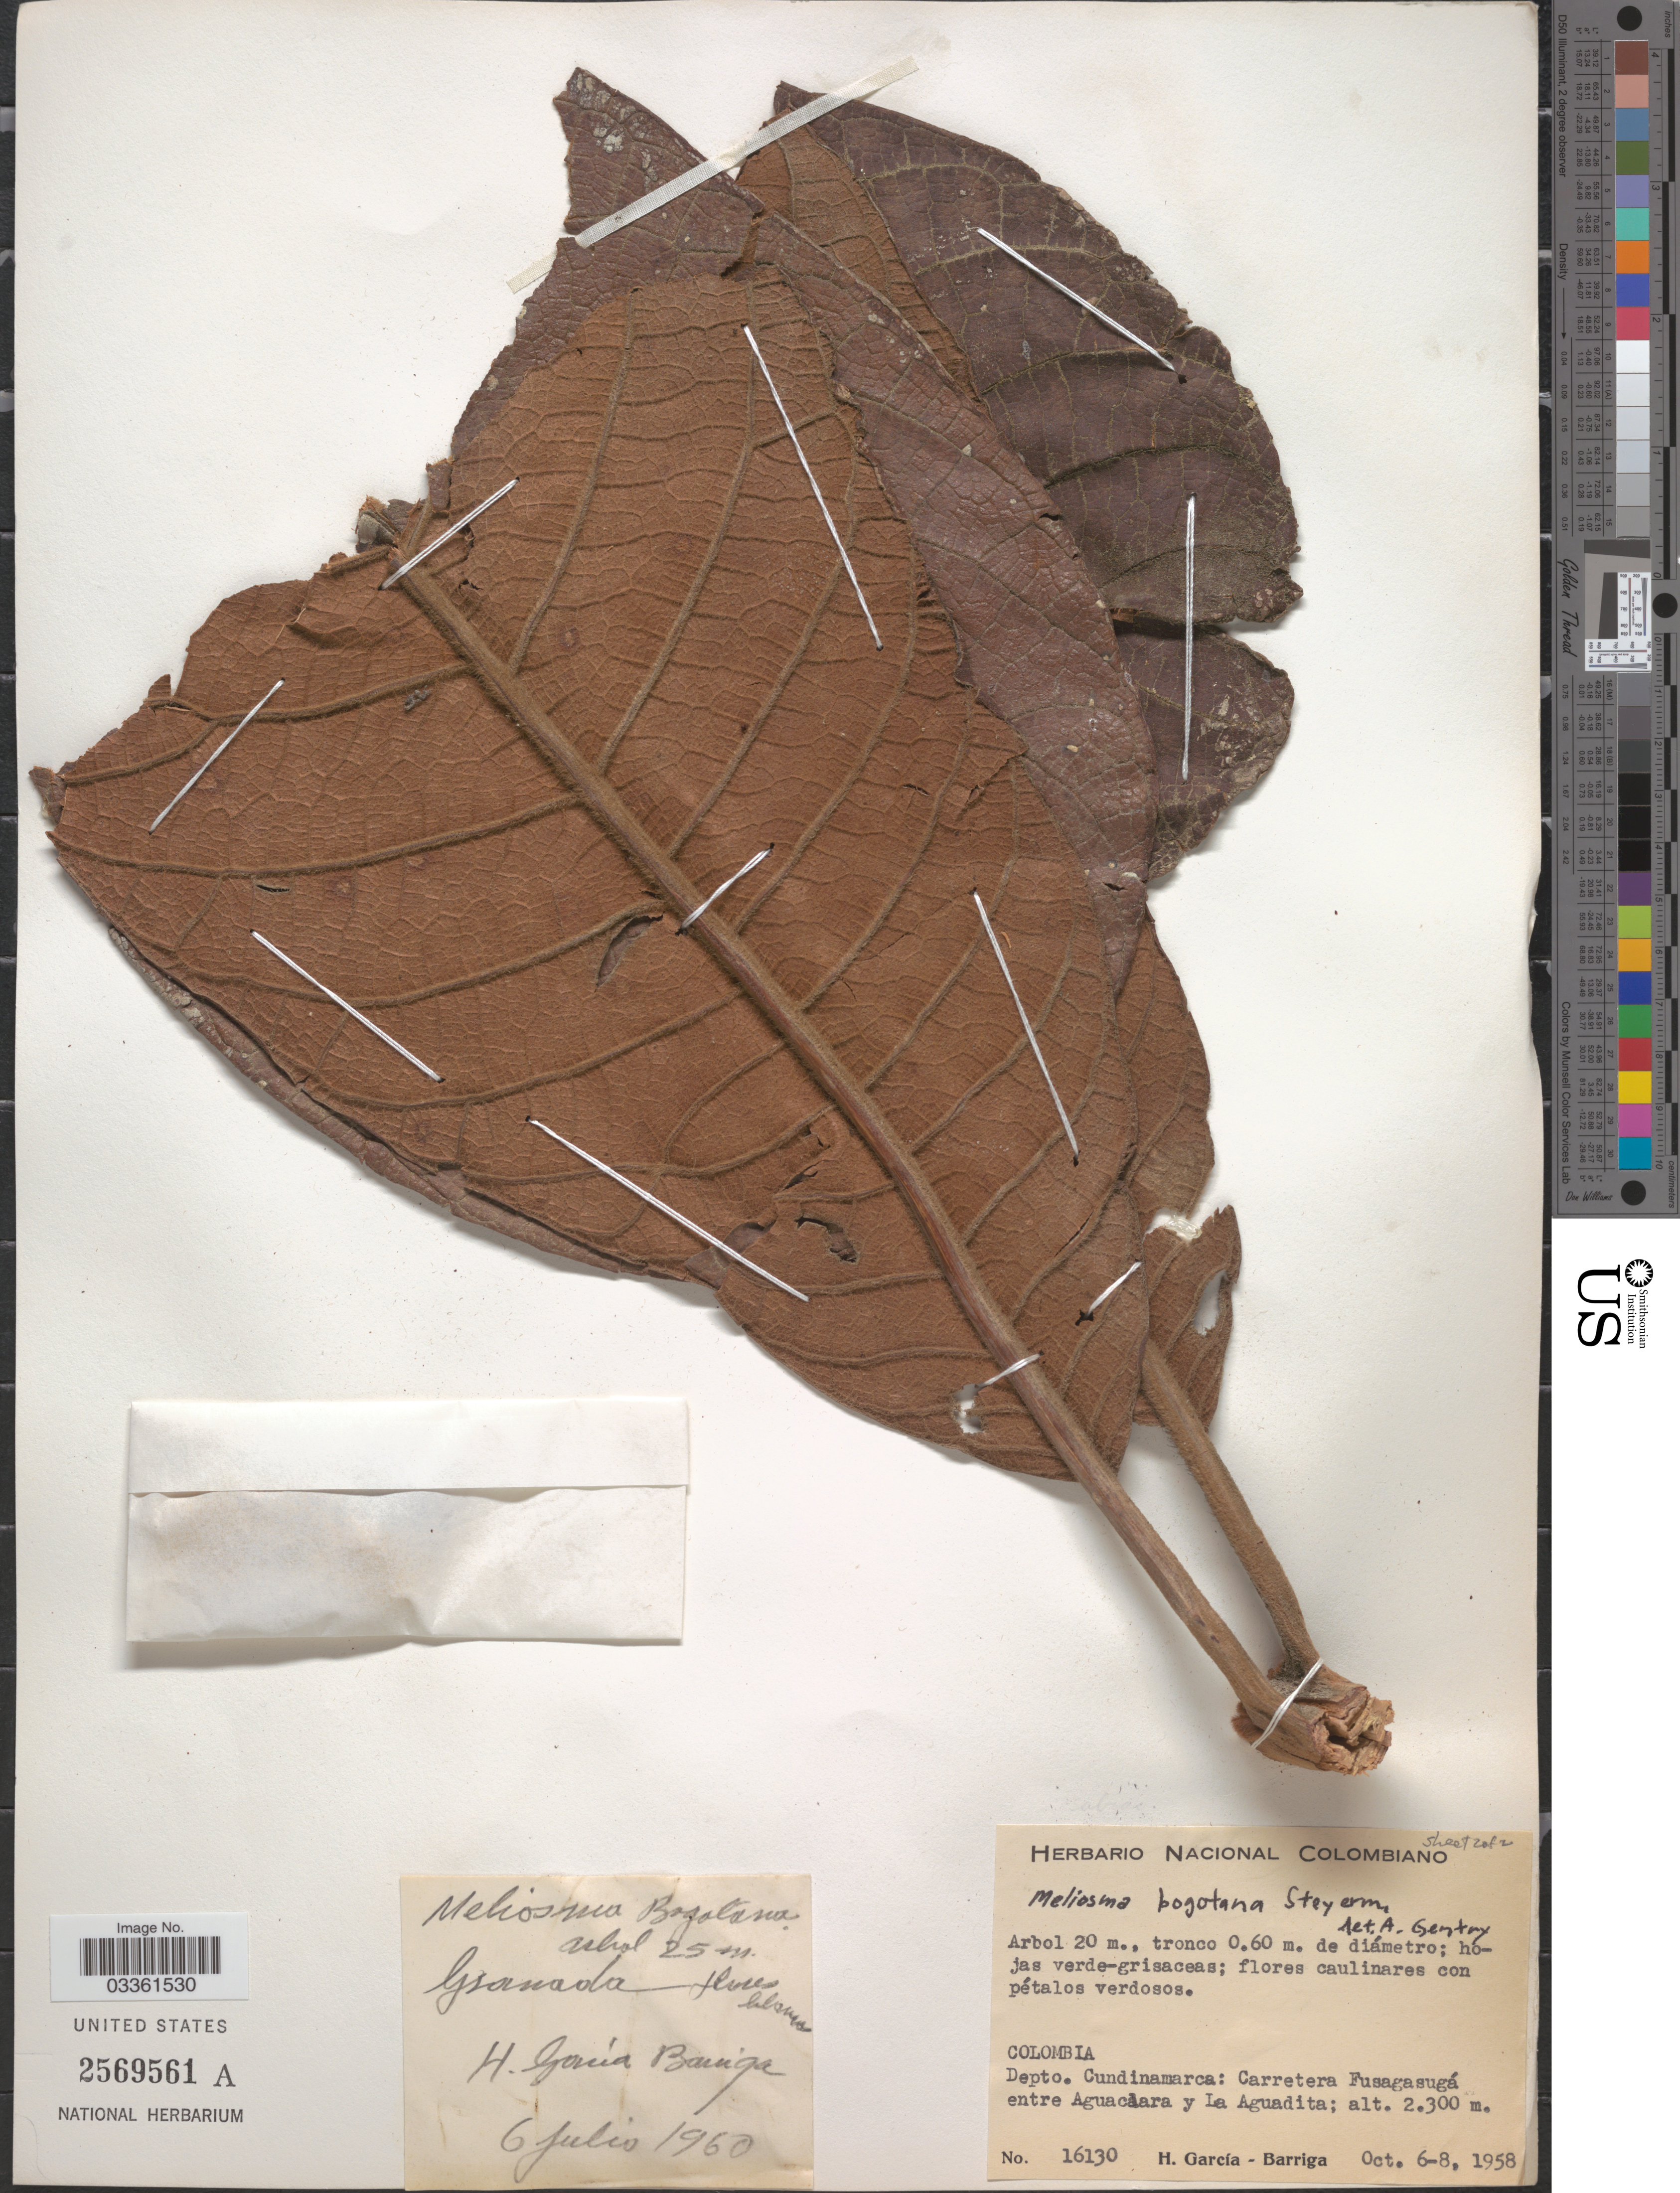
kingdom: Plantae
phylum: Tracheophyta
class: Magnoliopsida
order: Proteales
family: Sabiaceae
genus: Meliosma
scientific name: Meliosma bogotana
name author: Steyerm.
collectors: H. García Barriga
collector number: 16130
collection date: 1958-10-06/1960-07-06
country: Colombia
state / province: Cundinamarca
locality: Depto. Cundinamarca: Carretera Fusagasugá entre Aguaclara y La Aguadita.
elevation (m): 2300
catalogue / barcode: US 2569561A